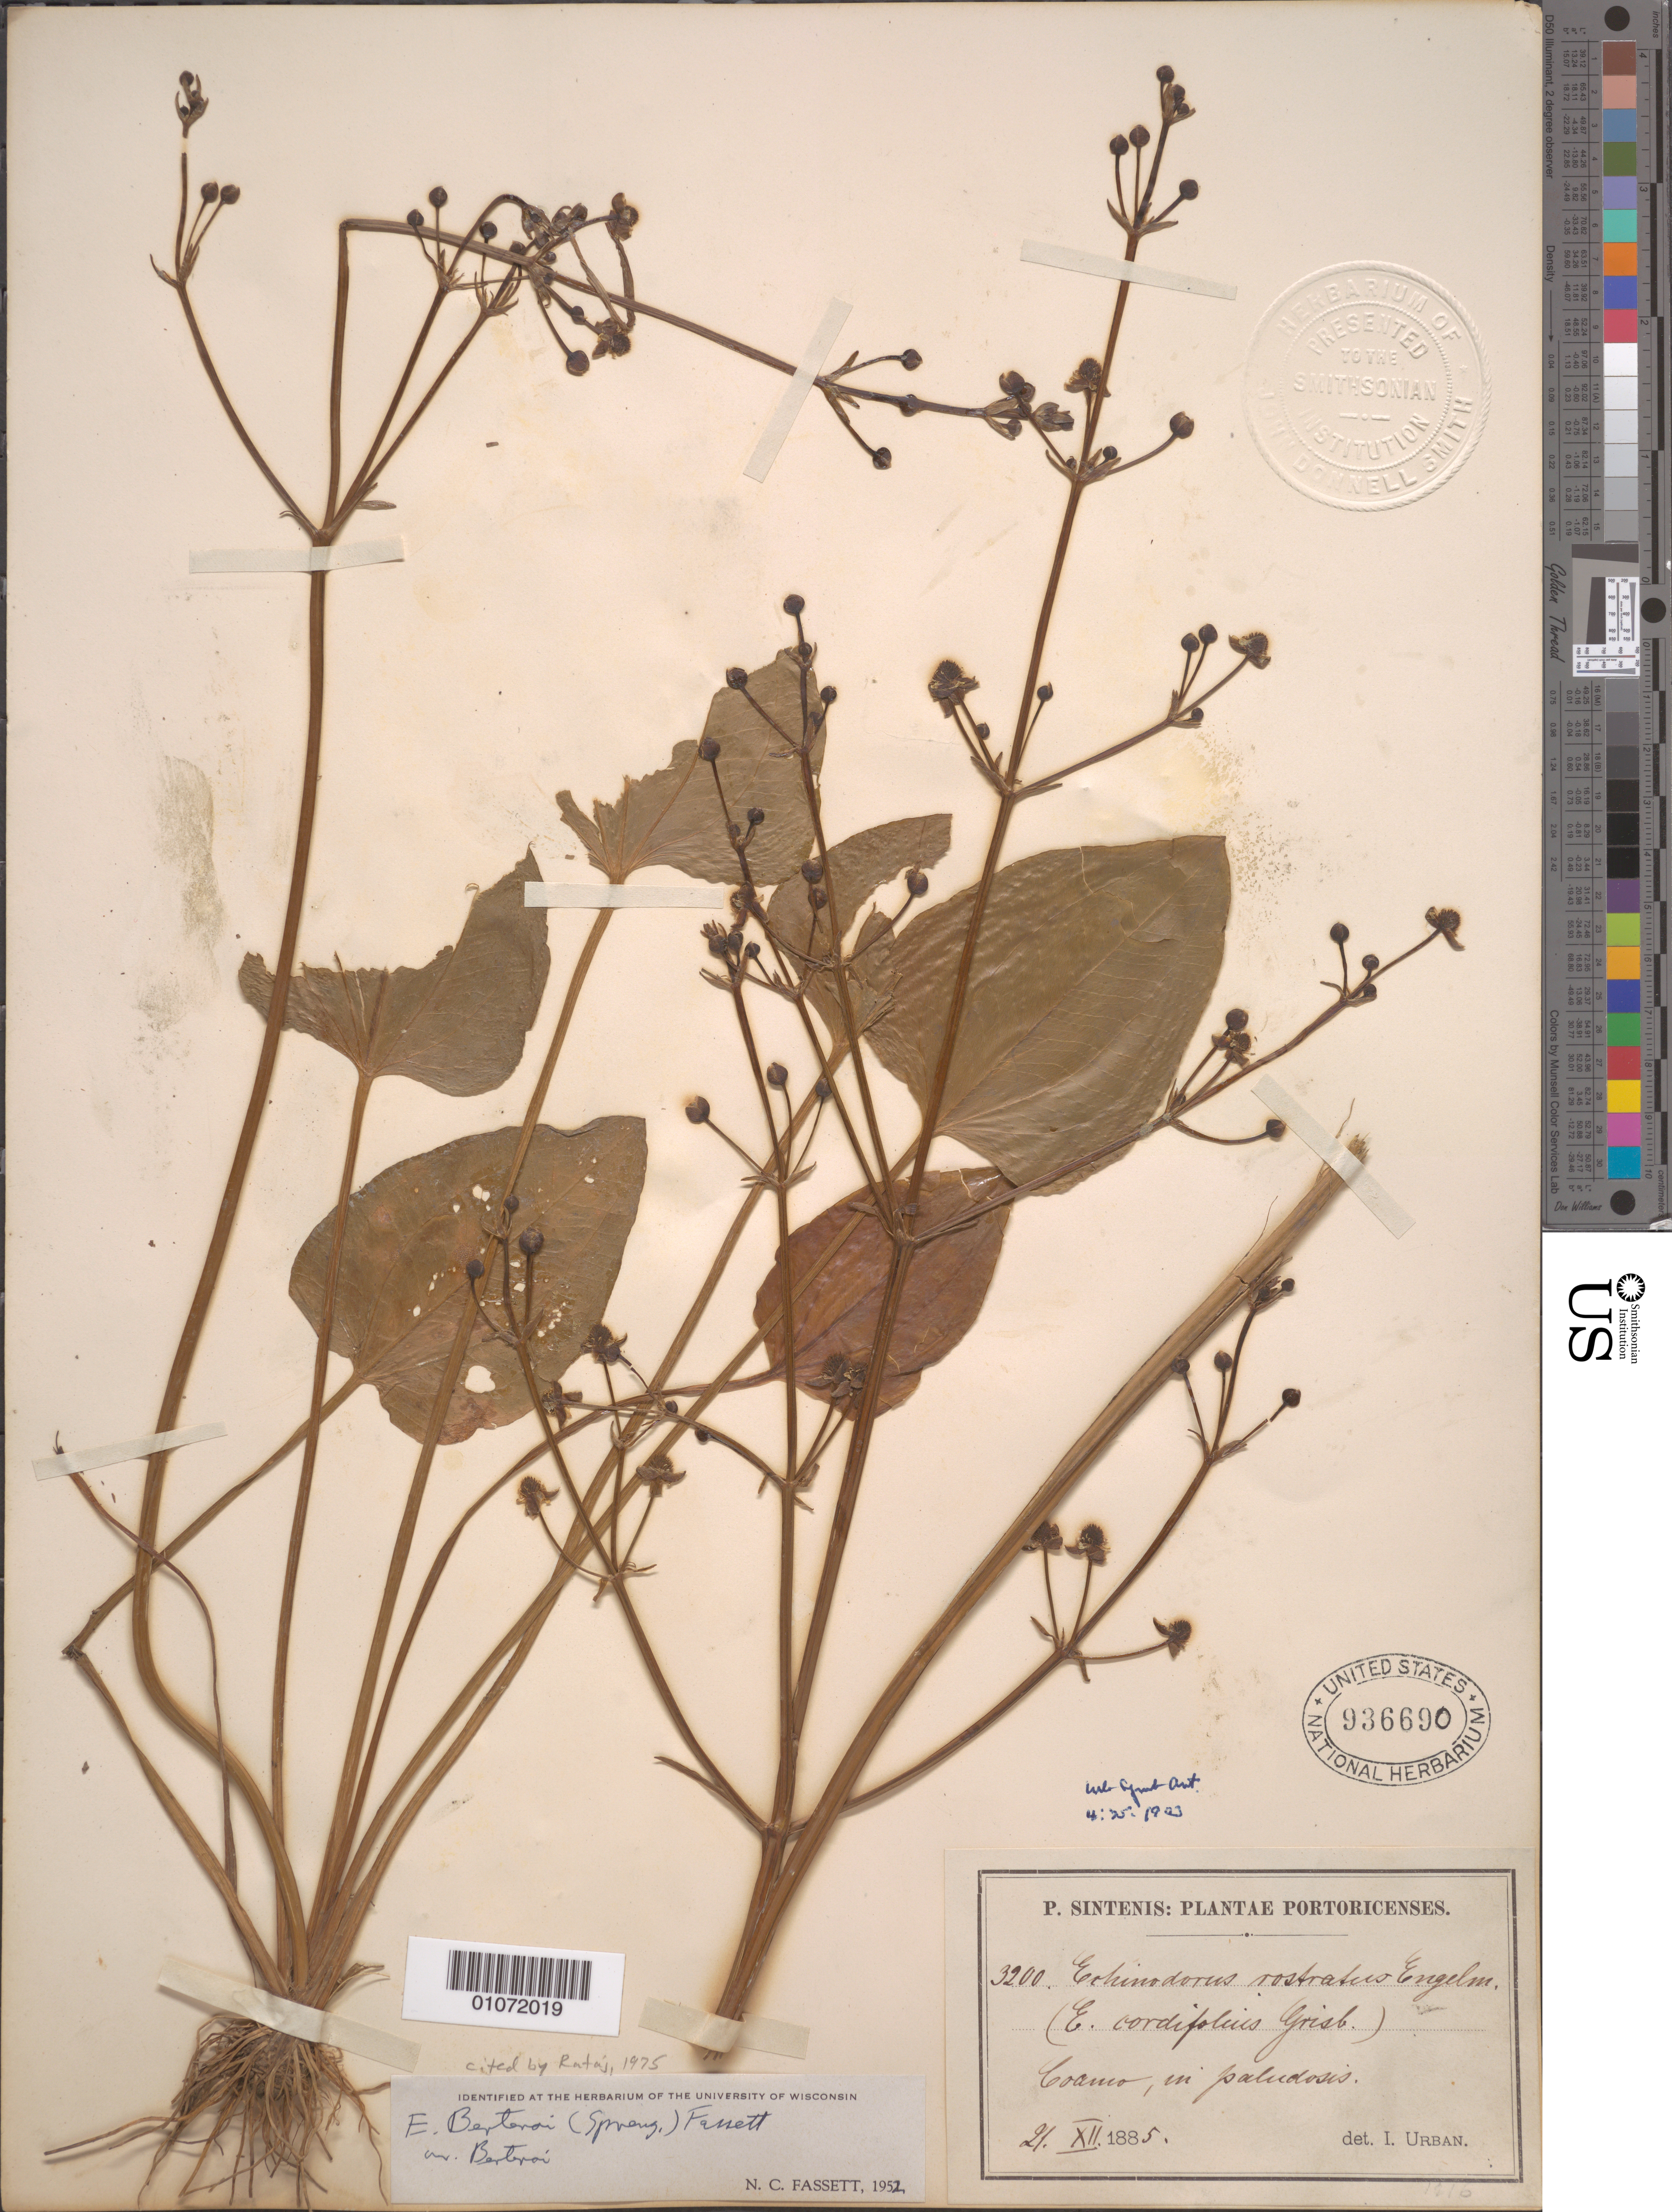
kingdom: Plantae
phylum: Tracheophyta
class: Liliopsida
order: Alismatales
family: Alismataceae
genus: Echinodorus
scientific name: Echinodorus berteroi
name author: (Spreng.) Fassett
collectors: P. Sintenis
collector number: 3200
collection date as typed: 21 Dec 1885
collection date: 1885-12-21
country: Puerto Rico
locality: Goano, in paludosis.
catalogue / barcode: US 936690